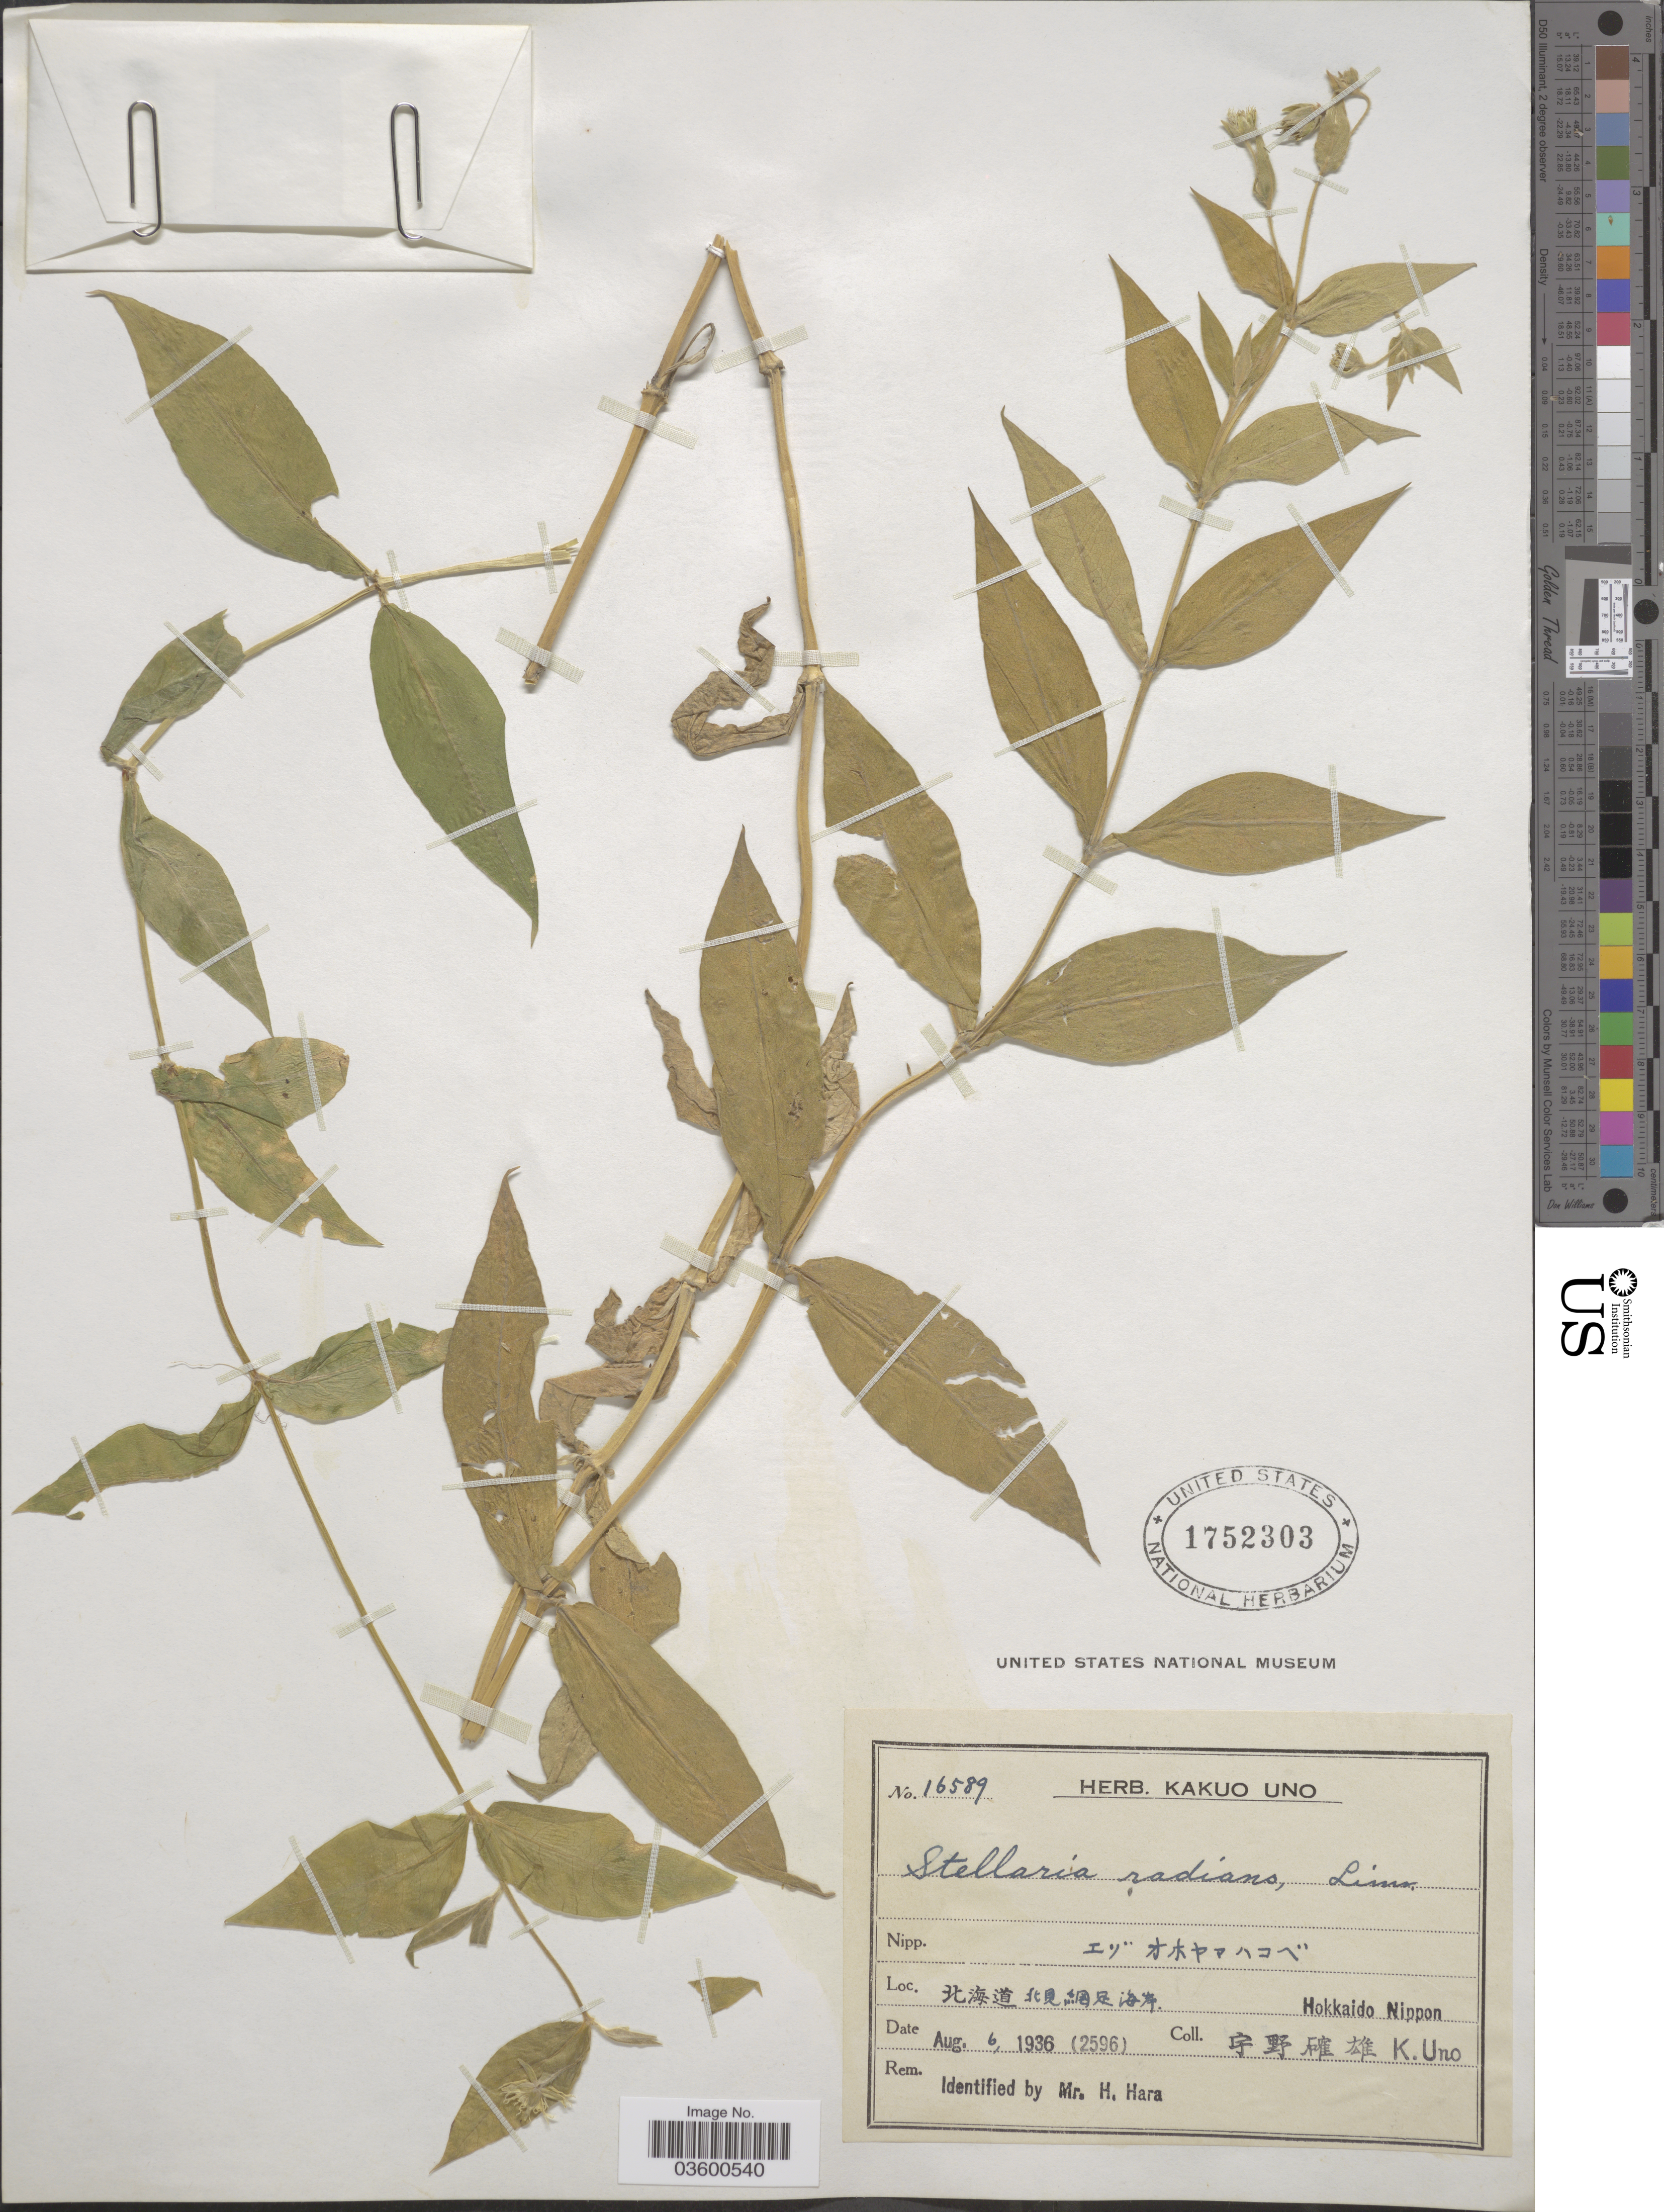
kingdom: Plantae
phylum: Tracheophyta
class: Magnoliopsida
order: Caryophyllales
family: Caryophyllaceae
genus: Stellaria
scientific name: Stellaria radians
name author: L.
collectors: K. Uno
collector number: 2596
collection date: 1936-08-06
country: Japan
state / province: Hokkaidō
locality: X. Hokkaido Nippon.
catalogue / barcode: US 1752303